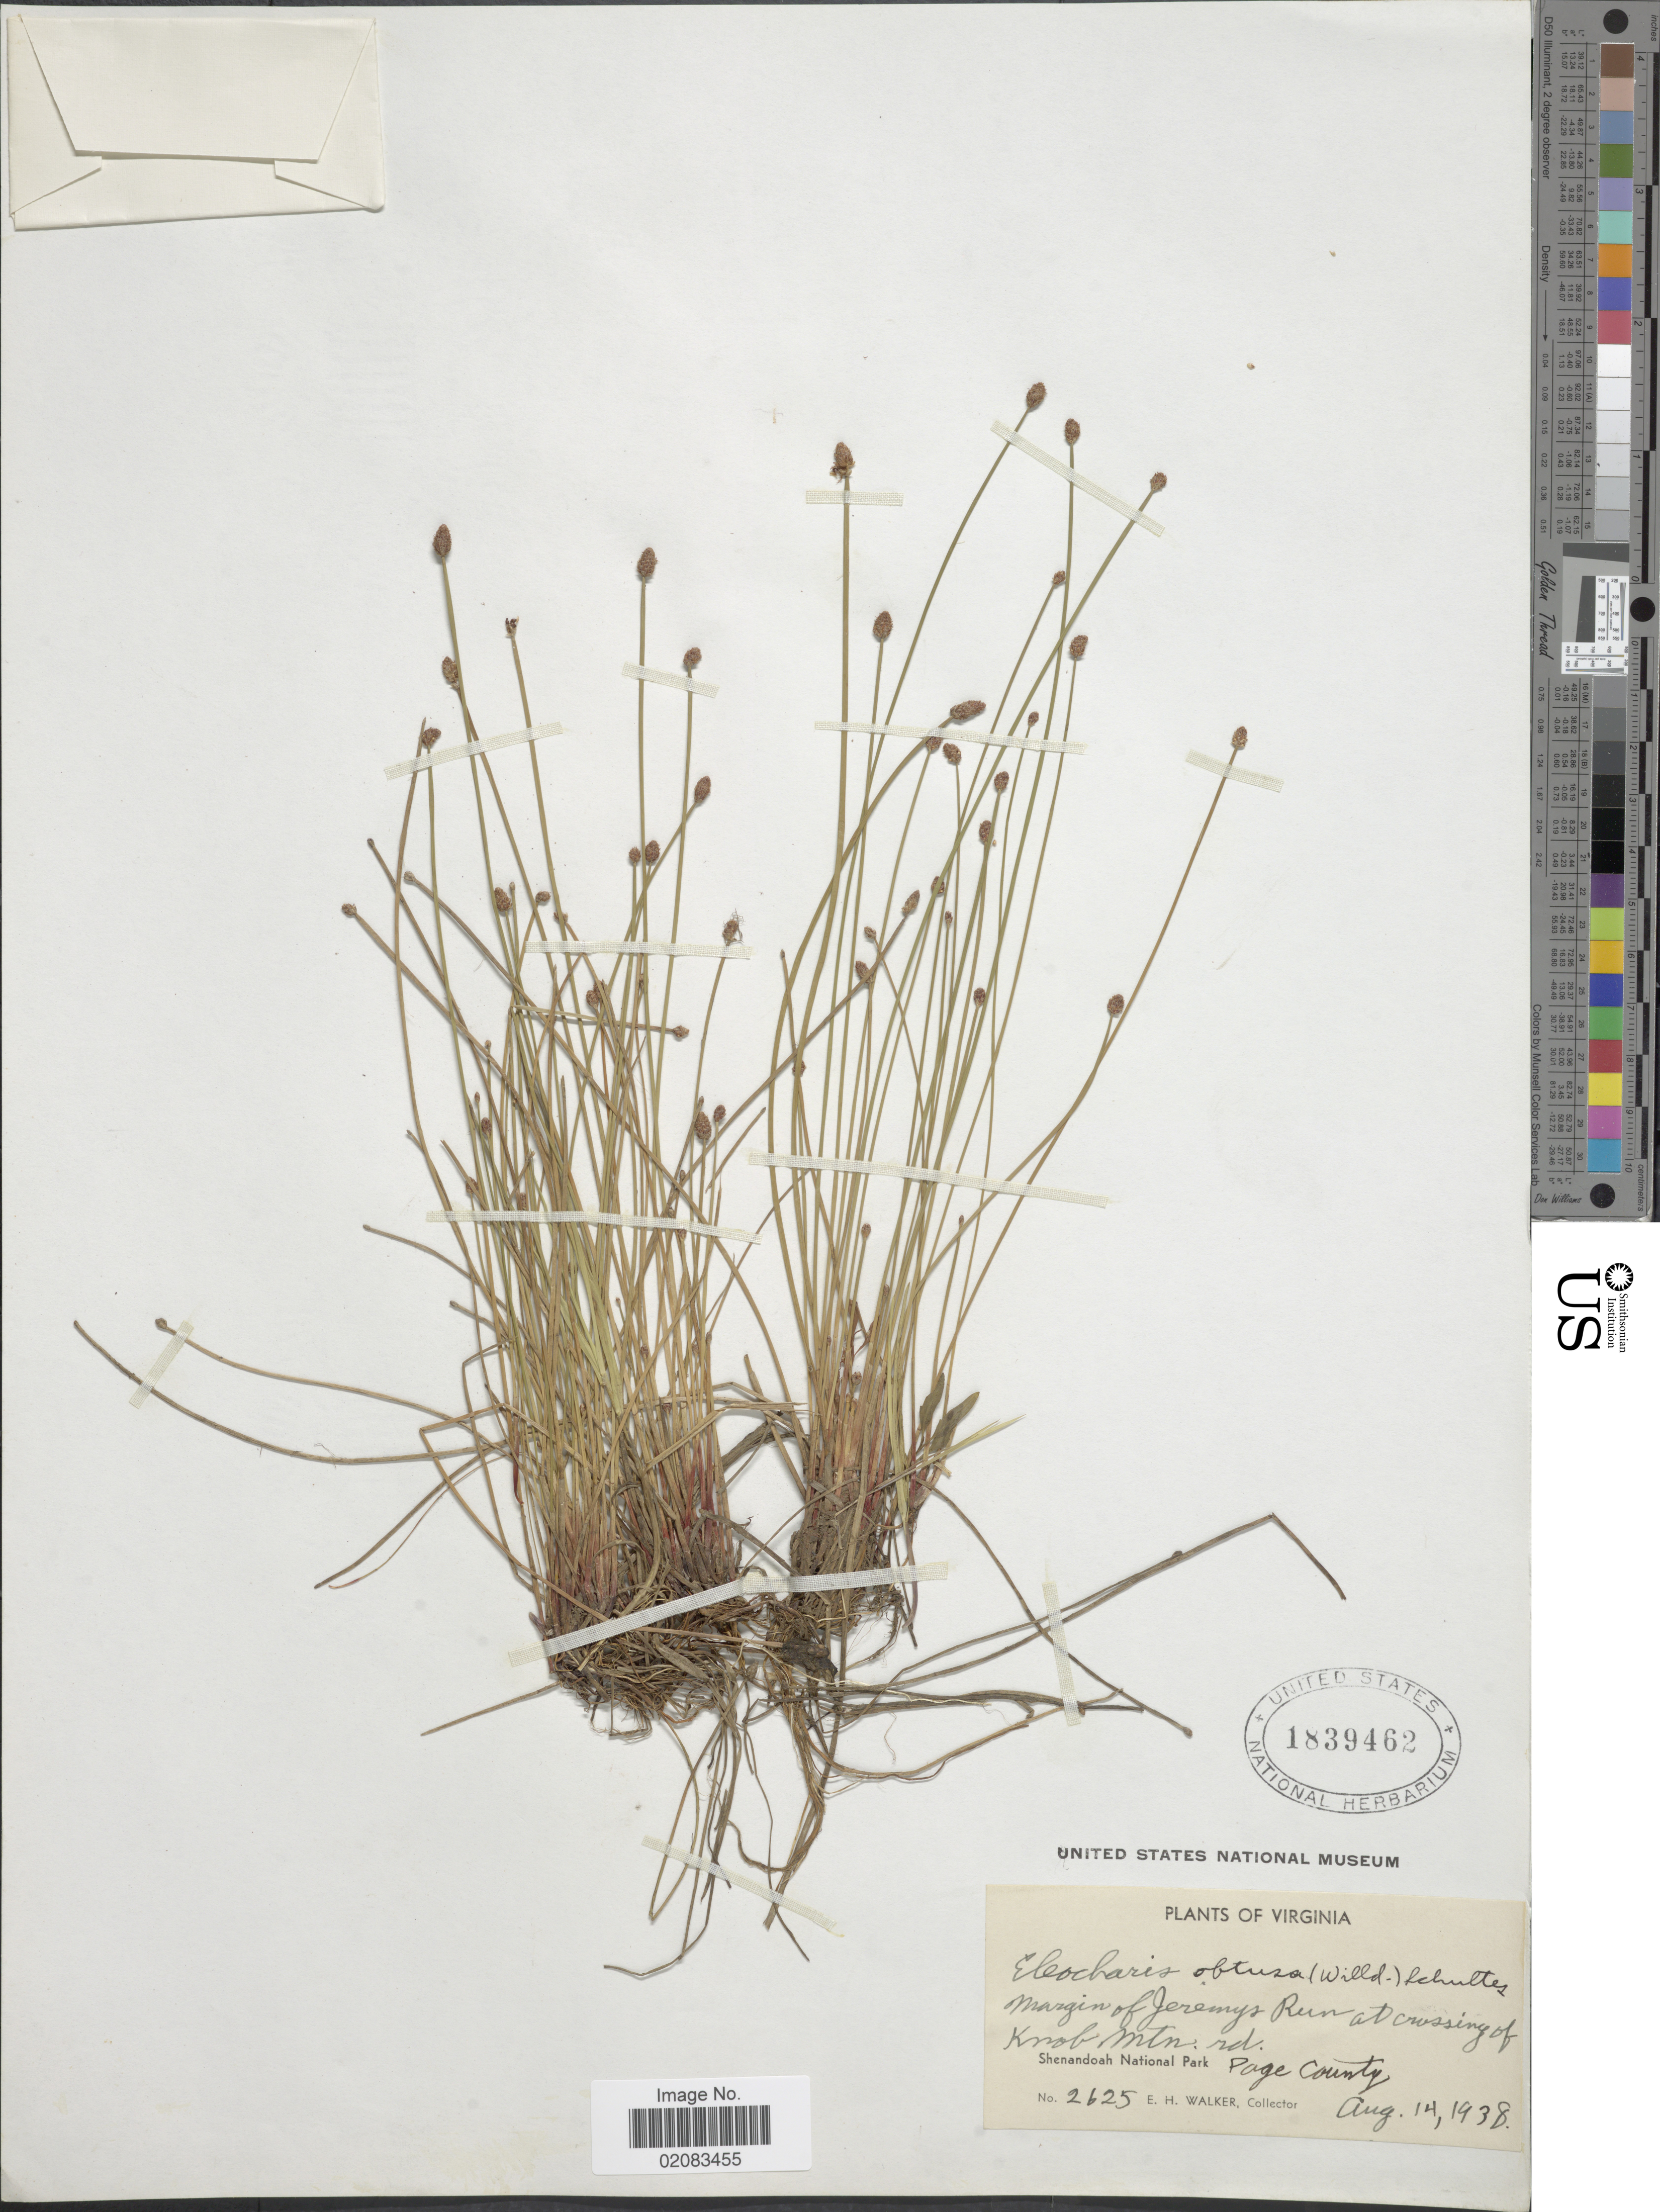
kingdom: Plantae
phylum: Tracheophyta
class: Liliopsida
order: Poales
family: Cyperaceae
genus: Eleocharis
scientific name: Eleocharis obtusa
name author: (Willd.) Schult.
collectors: E. H. Walker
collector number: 2625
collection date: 1938-08-14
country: United States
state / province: Virginia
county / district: Page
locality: Margin of Jeremys Run at crossing of Knob Mtn. rd., Shenandoah National Park, Page County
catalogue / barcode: US 1839462